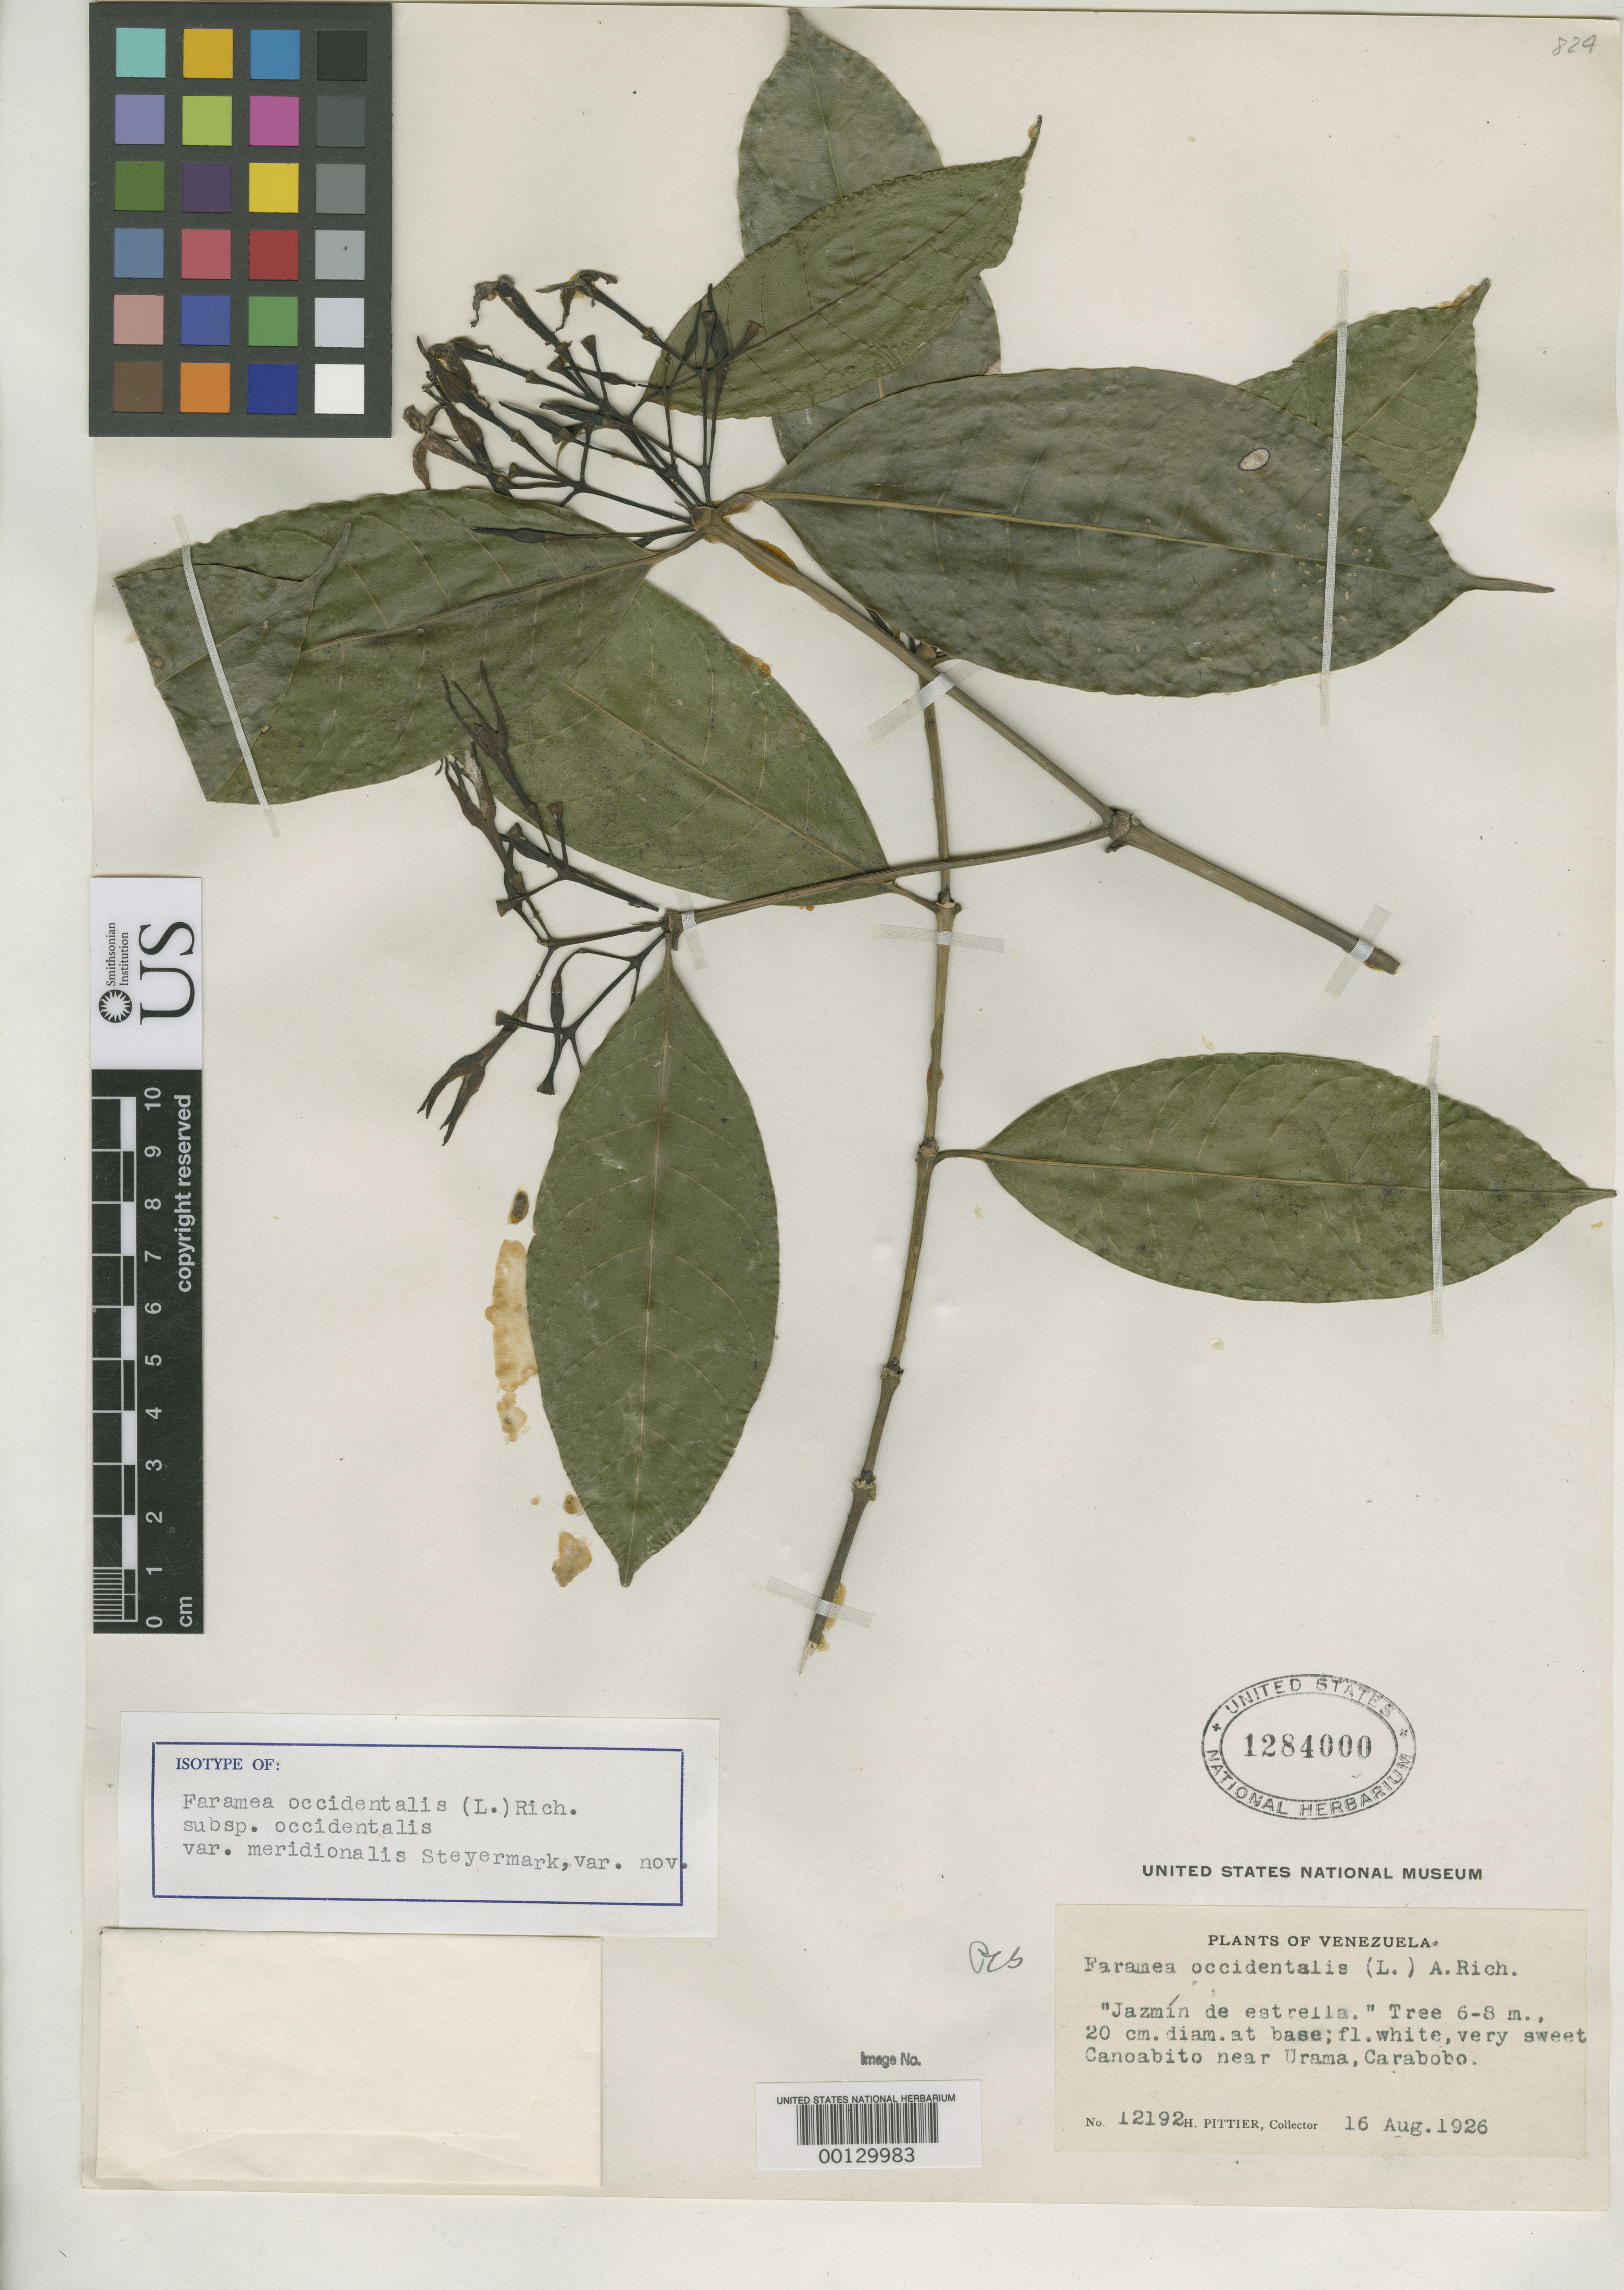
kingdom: Plantae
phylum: Tracheophyta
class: Magnoliopsida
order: Gentianales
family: Rubiaceae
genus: Faramea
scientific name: Faramea occidentalis var. meridionalis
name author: Steyerm.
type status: Isotype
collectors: H. F. Pittier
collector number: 12192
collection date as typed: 16 Aug 1926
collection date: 1926-08-16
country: Venezuela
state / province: Carabobo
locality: Canoabito.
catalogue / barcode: US 1284000